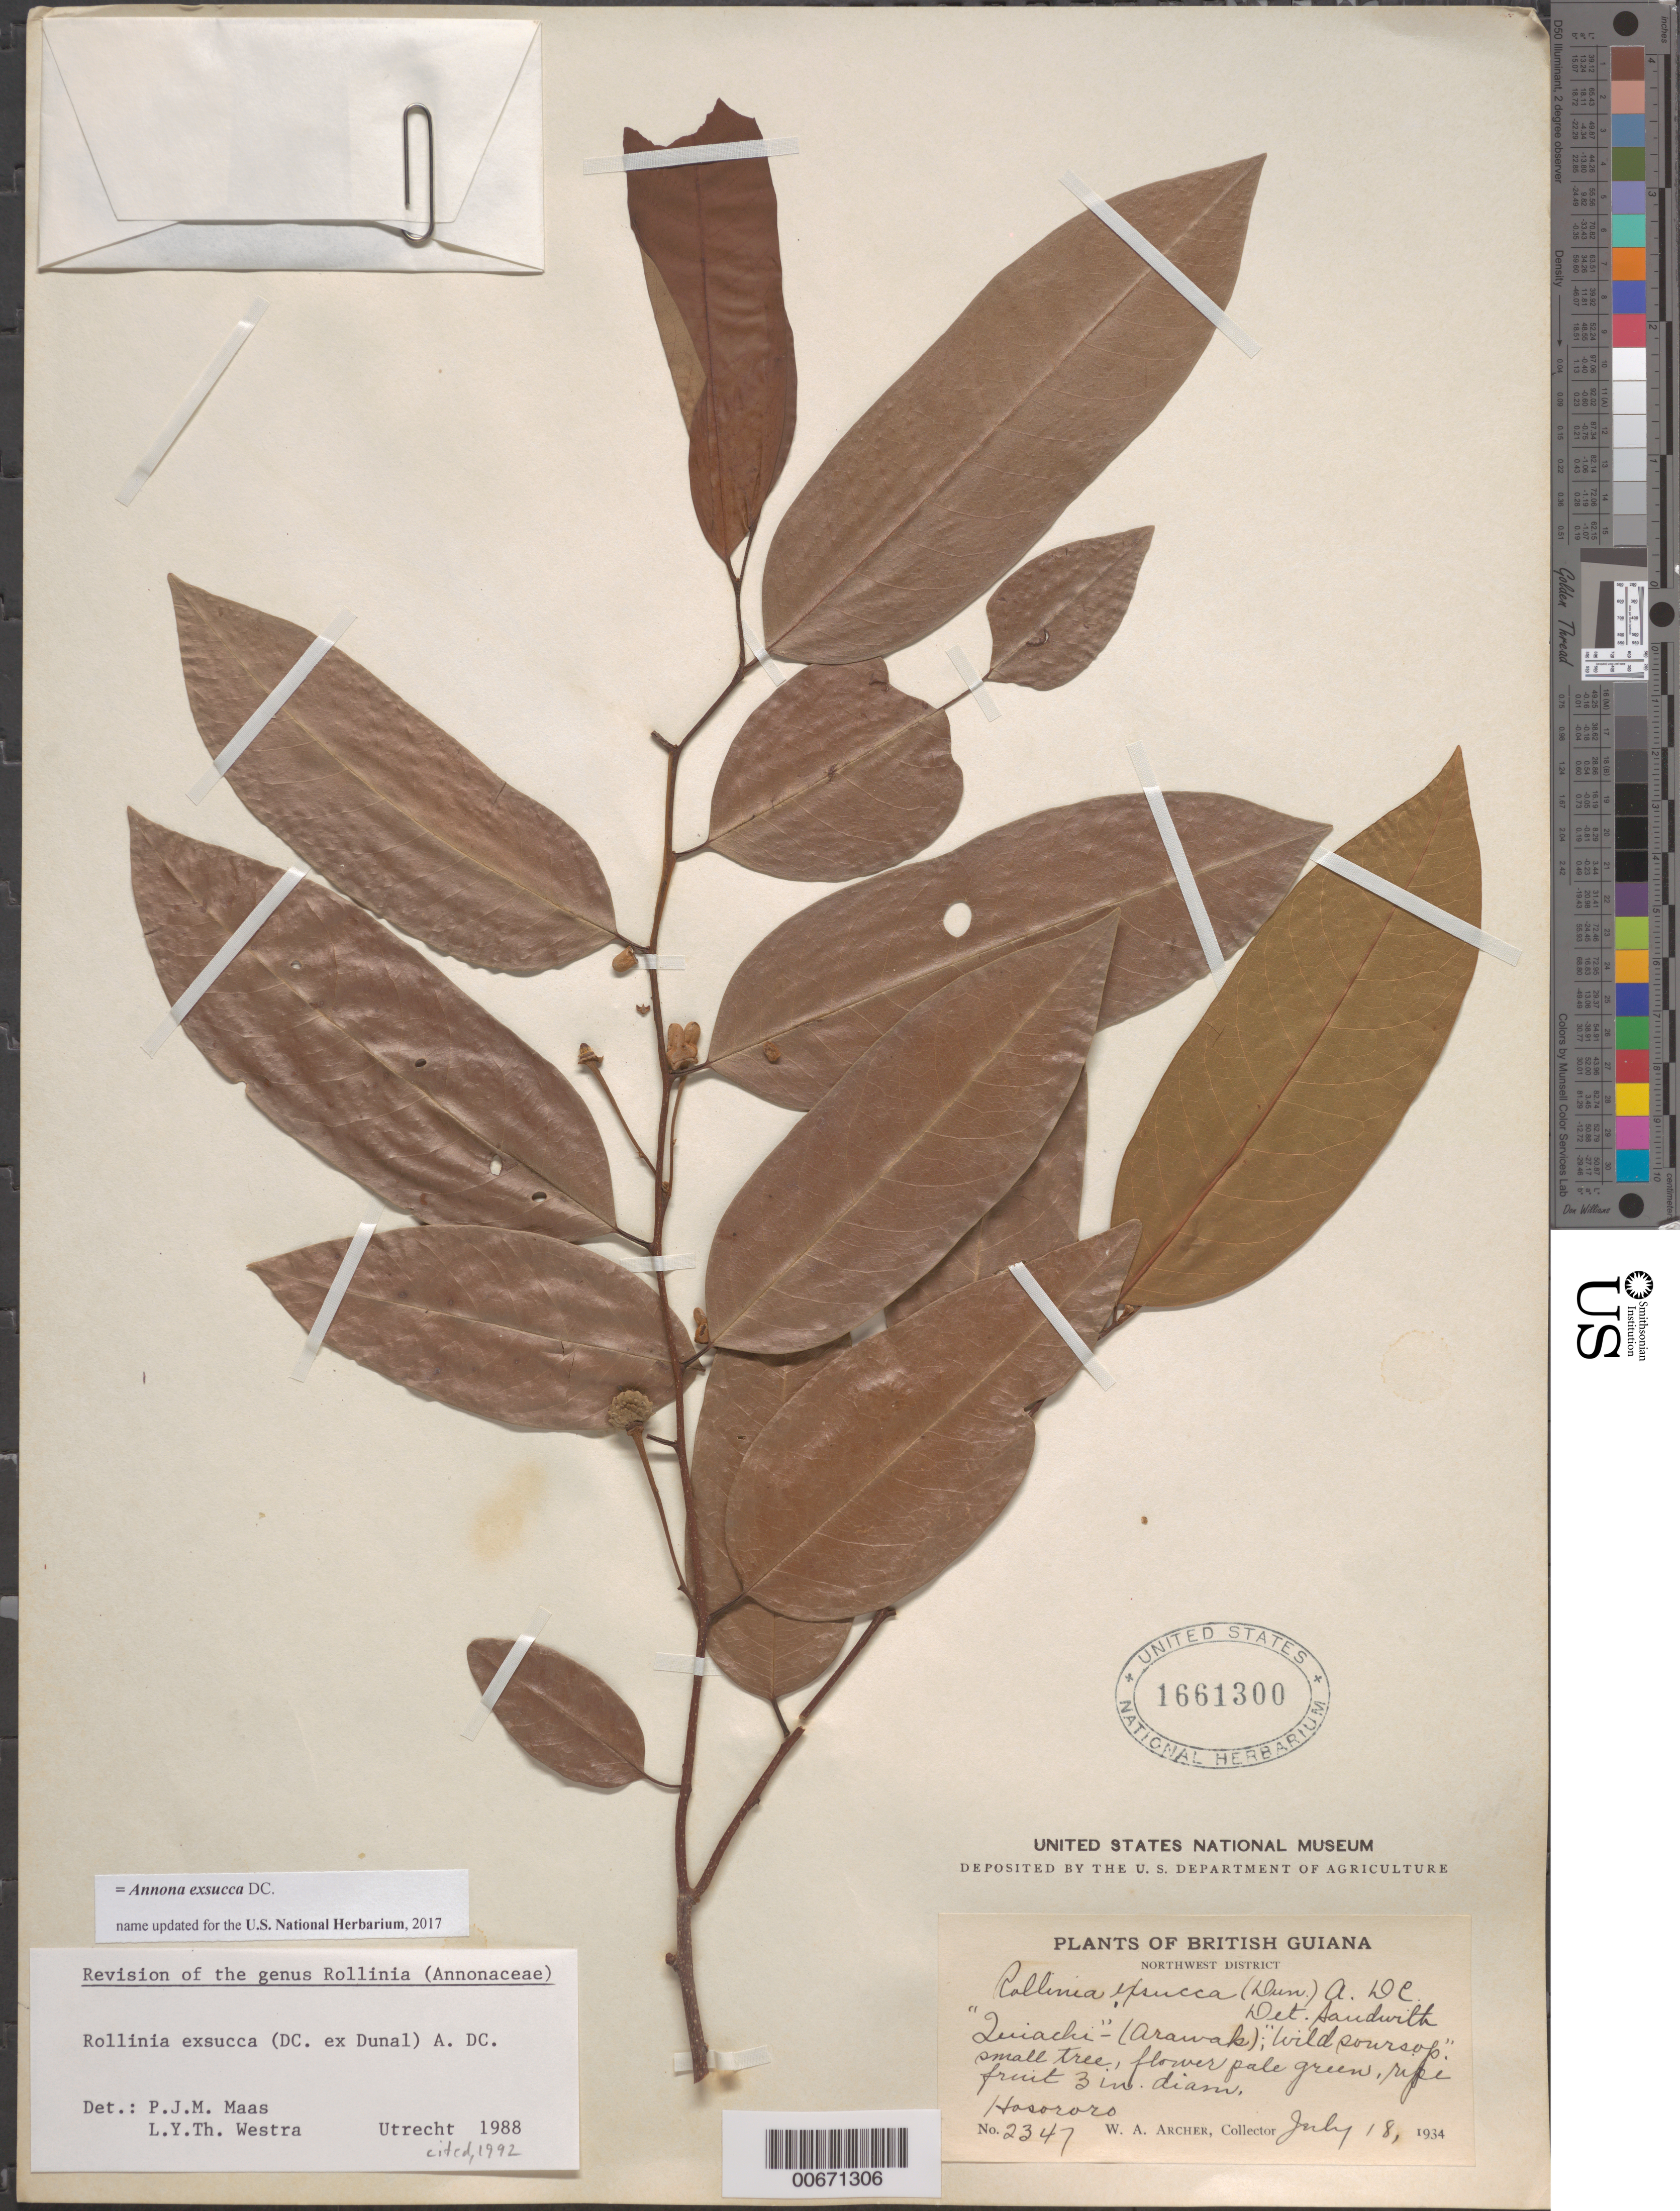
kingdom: Plantae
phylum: Tracheophyta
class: Magnoliopsida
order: Magnoliales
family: Annonaceae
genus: Annona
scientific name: Annona exsucca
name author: DC. ex Dunal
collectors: W. A. Archer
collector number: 2347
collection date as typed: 18-Jul-34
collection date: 1934-07-18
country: Guyana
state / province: Barima-Waini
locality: Hosororo, NW Dist.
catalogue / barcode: US 1661300